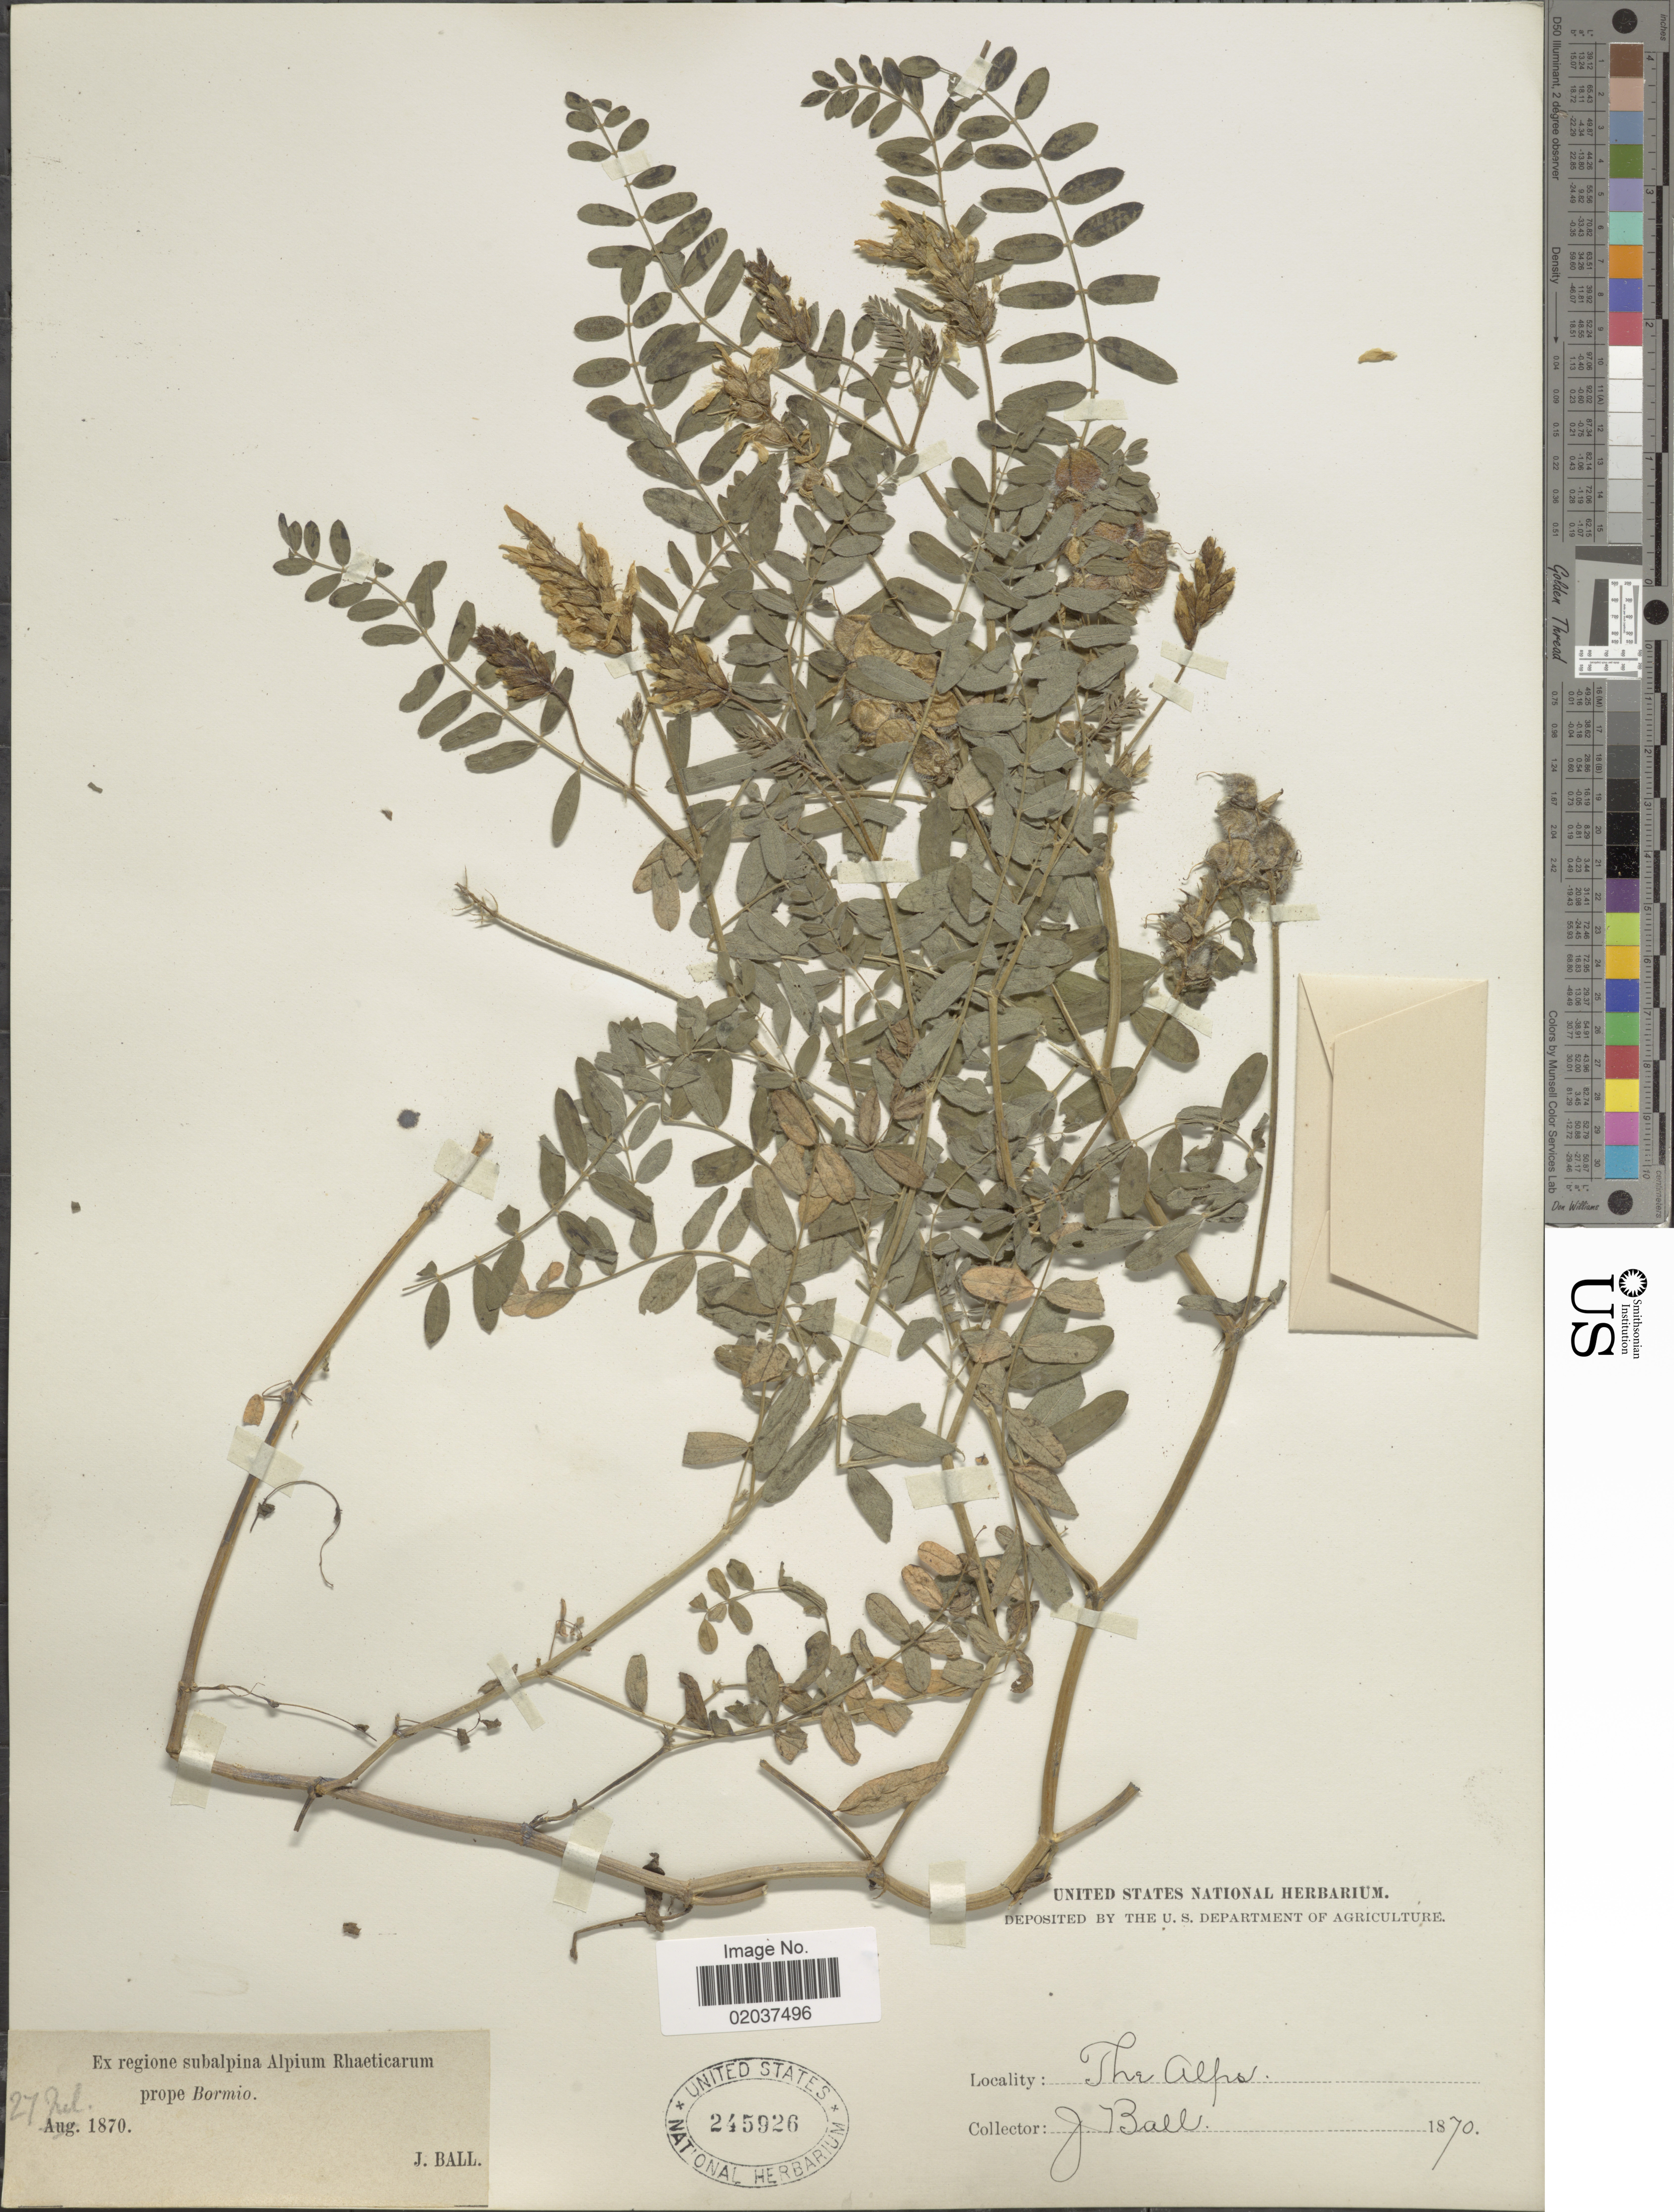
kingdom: Plantae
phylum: Tracheophyta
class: Magnoliopsida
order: Fabales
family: Fabaceae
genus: Astragalus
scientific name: Astragalus sp.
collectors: J. Ball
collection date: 1870-07-27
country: Italy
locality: Subalpina Alpium Rhaeticarum prope Bormio, The Alps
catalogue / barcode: US 245926